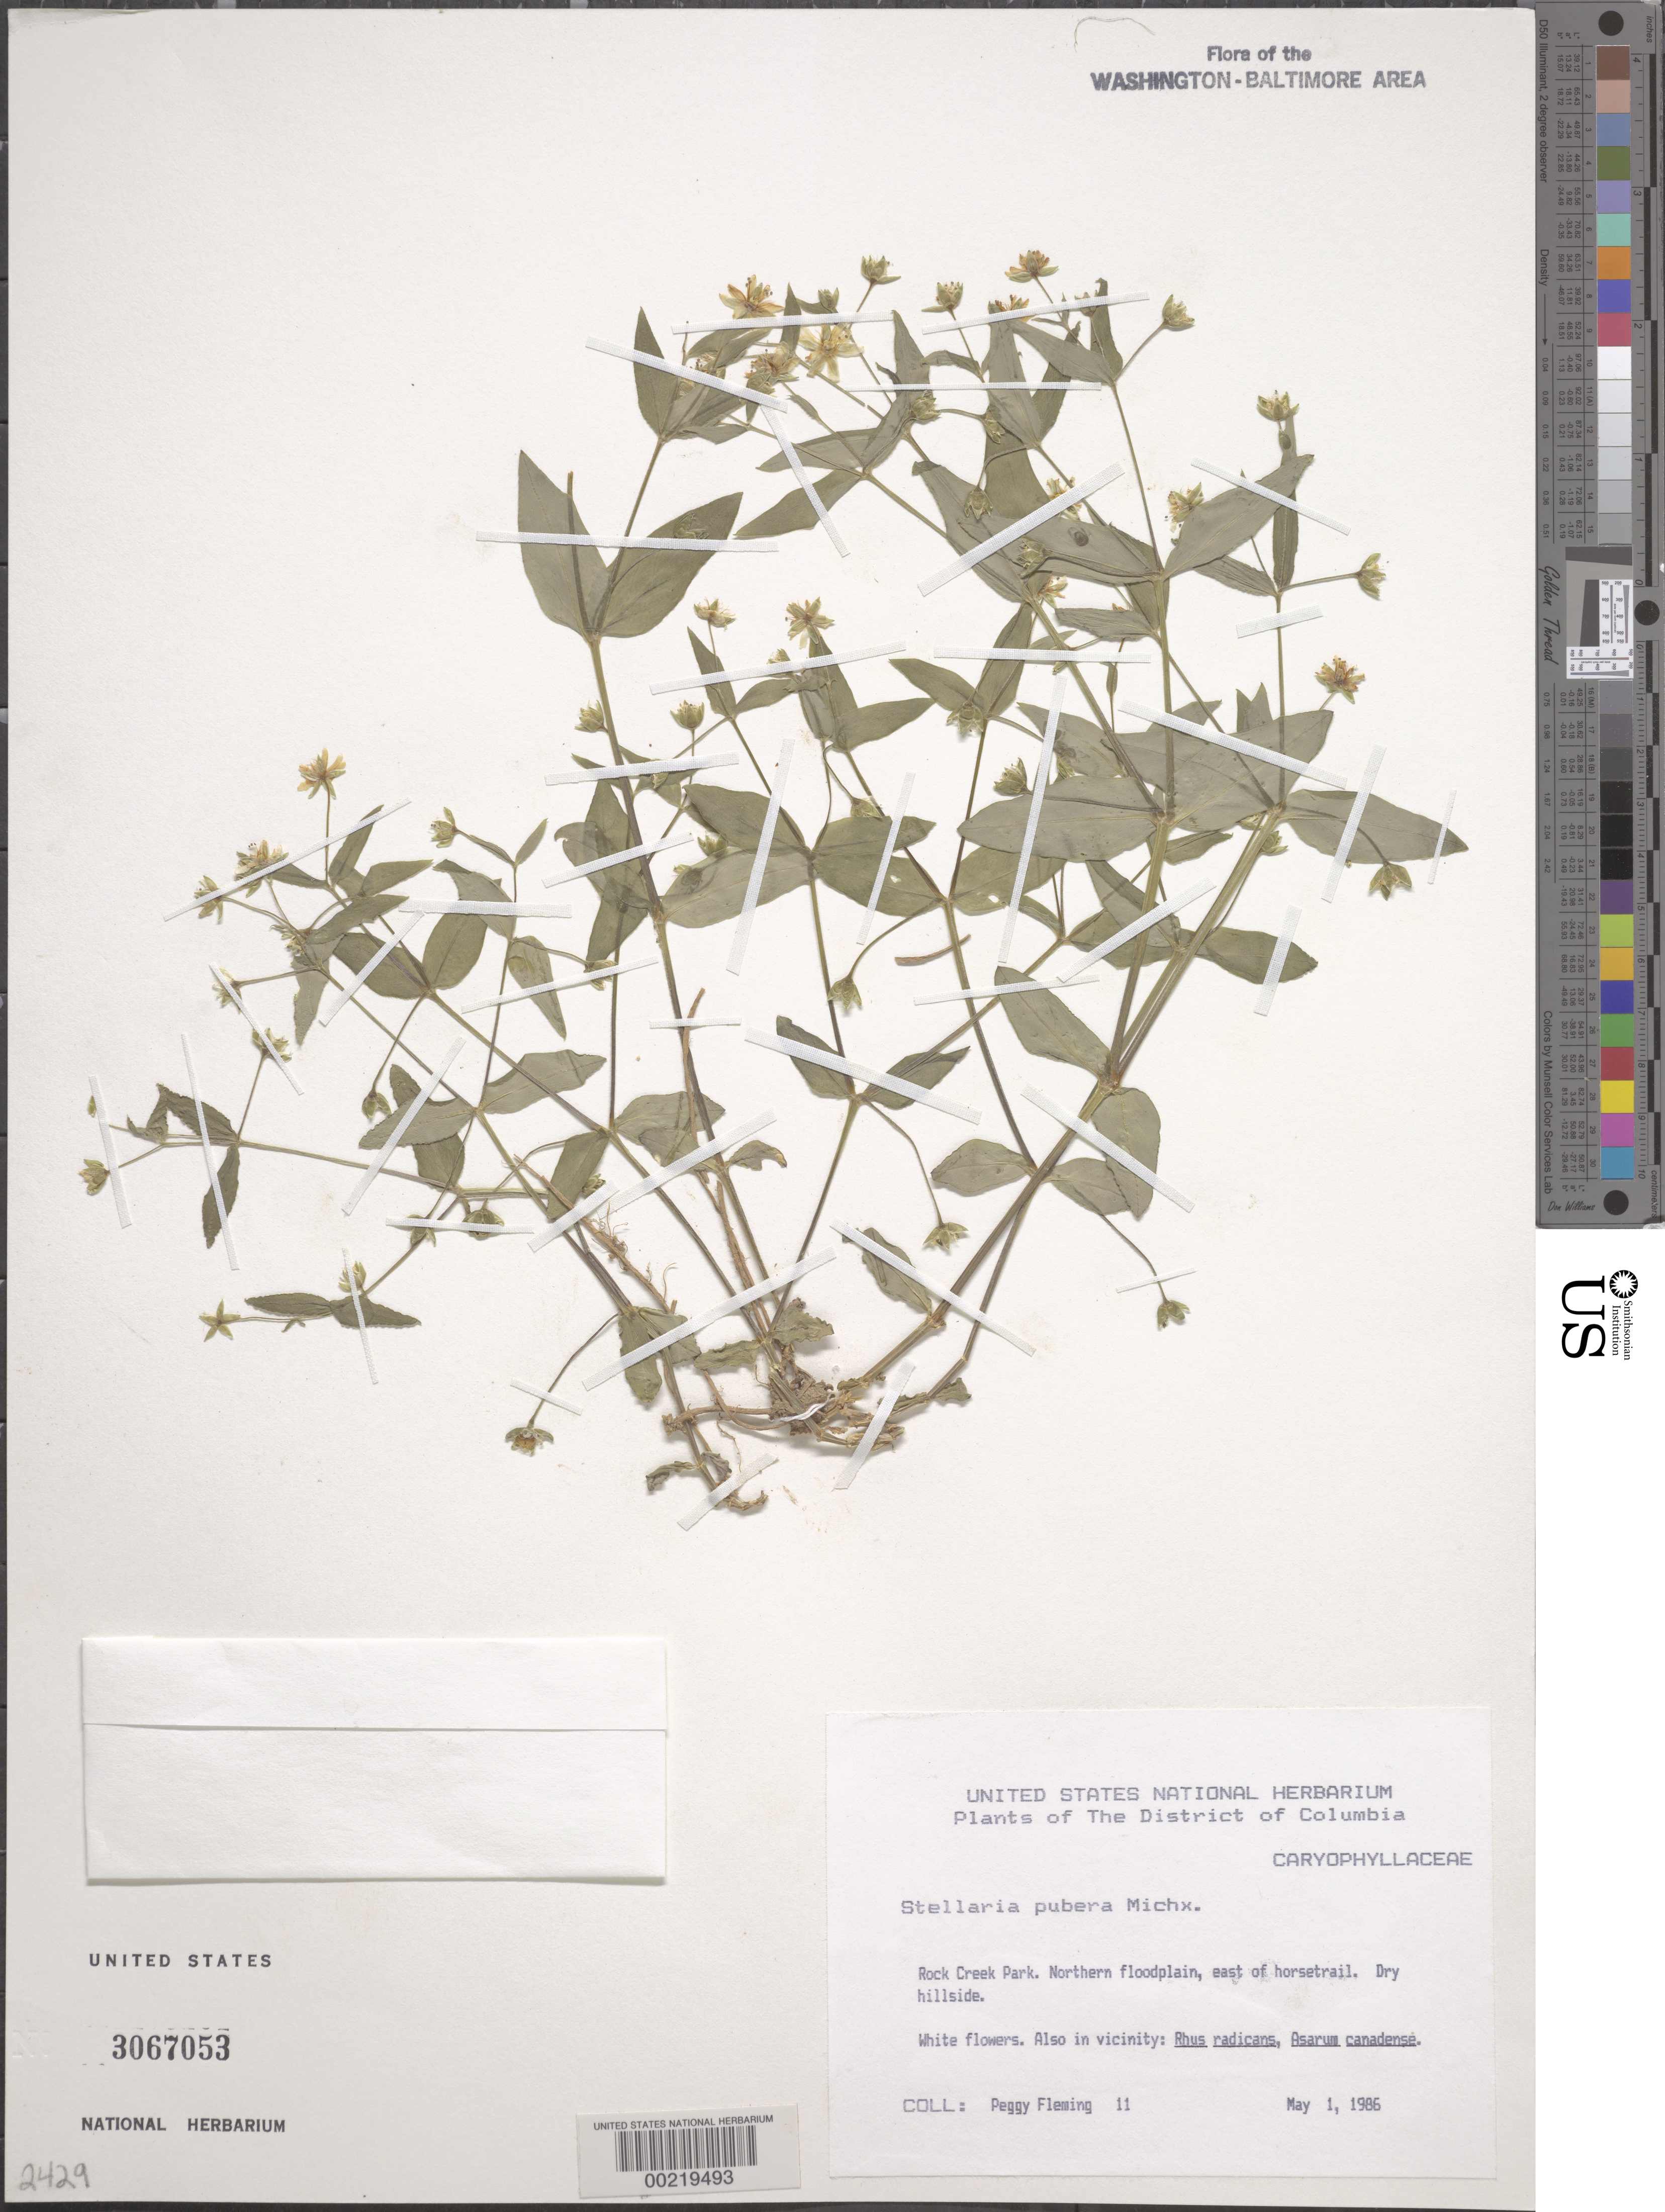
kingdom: Plantae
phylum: Tracheophyta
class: Magnoliopsida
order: Caryophyllales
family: Caryophyllaceae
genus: Stellaria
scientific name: Stellaria pubera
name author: Michx.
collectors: P. Fleming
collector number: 11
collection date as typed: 01 May 1986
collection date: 1986-05-01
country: United States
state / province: District of Columbia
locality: Rock Creek Park. Northern floodplain, east of Horsetrail.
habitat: Dry hillside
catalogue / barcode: US 3067053